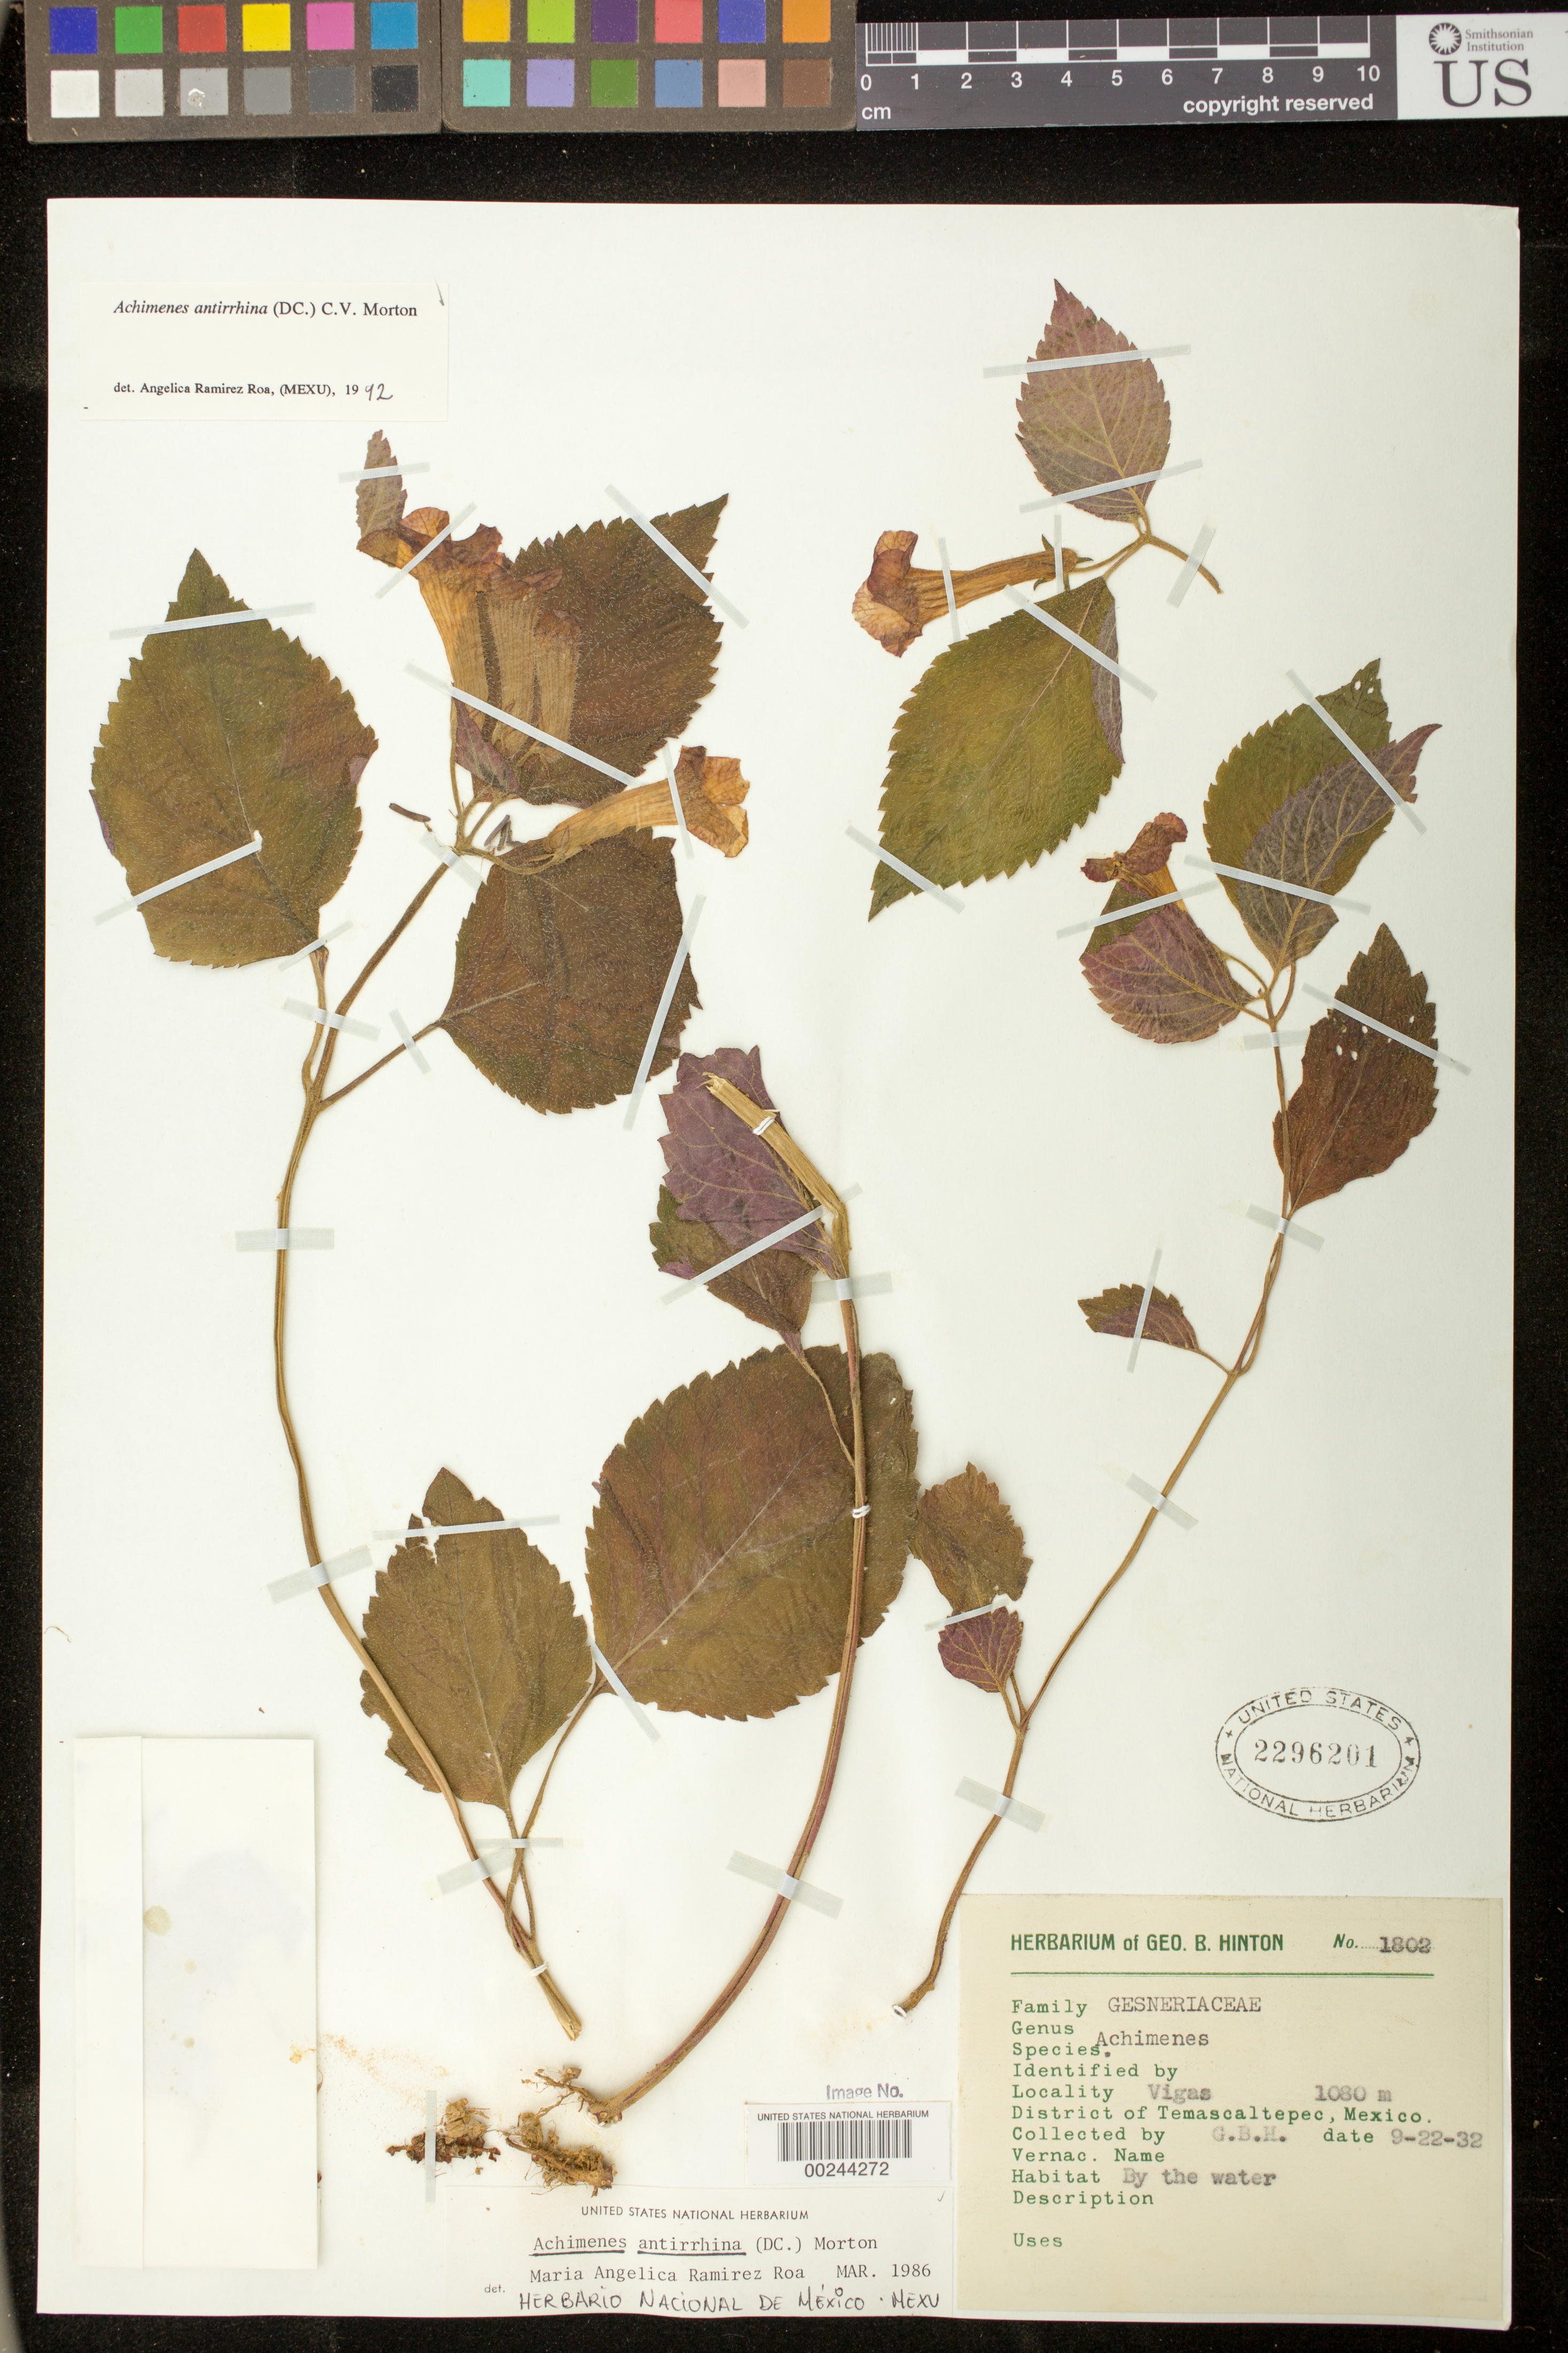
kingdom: Plantae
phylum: Tracheophyta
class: Magnoliopsida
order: Lamiales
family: Gesneriaceae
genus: Achimenes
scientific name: Achimenes antirrhina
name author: (DC.) C.V. Morton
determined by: Ramírez-Roa, A.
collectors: G. B. Hinton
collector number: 1802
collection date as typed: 22 Sep 1932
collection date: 1932-09-22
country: Mexico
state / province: México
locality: Dist. of Temascaltepec, Vigas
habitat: By the water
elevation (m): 1080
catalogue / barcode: US 2296201